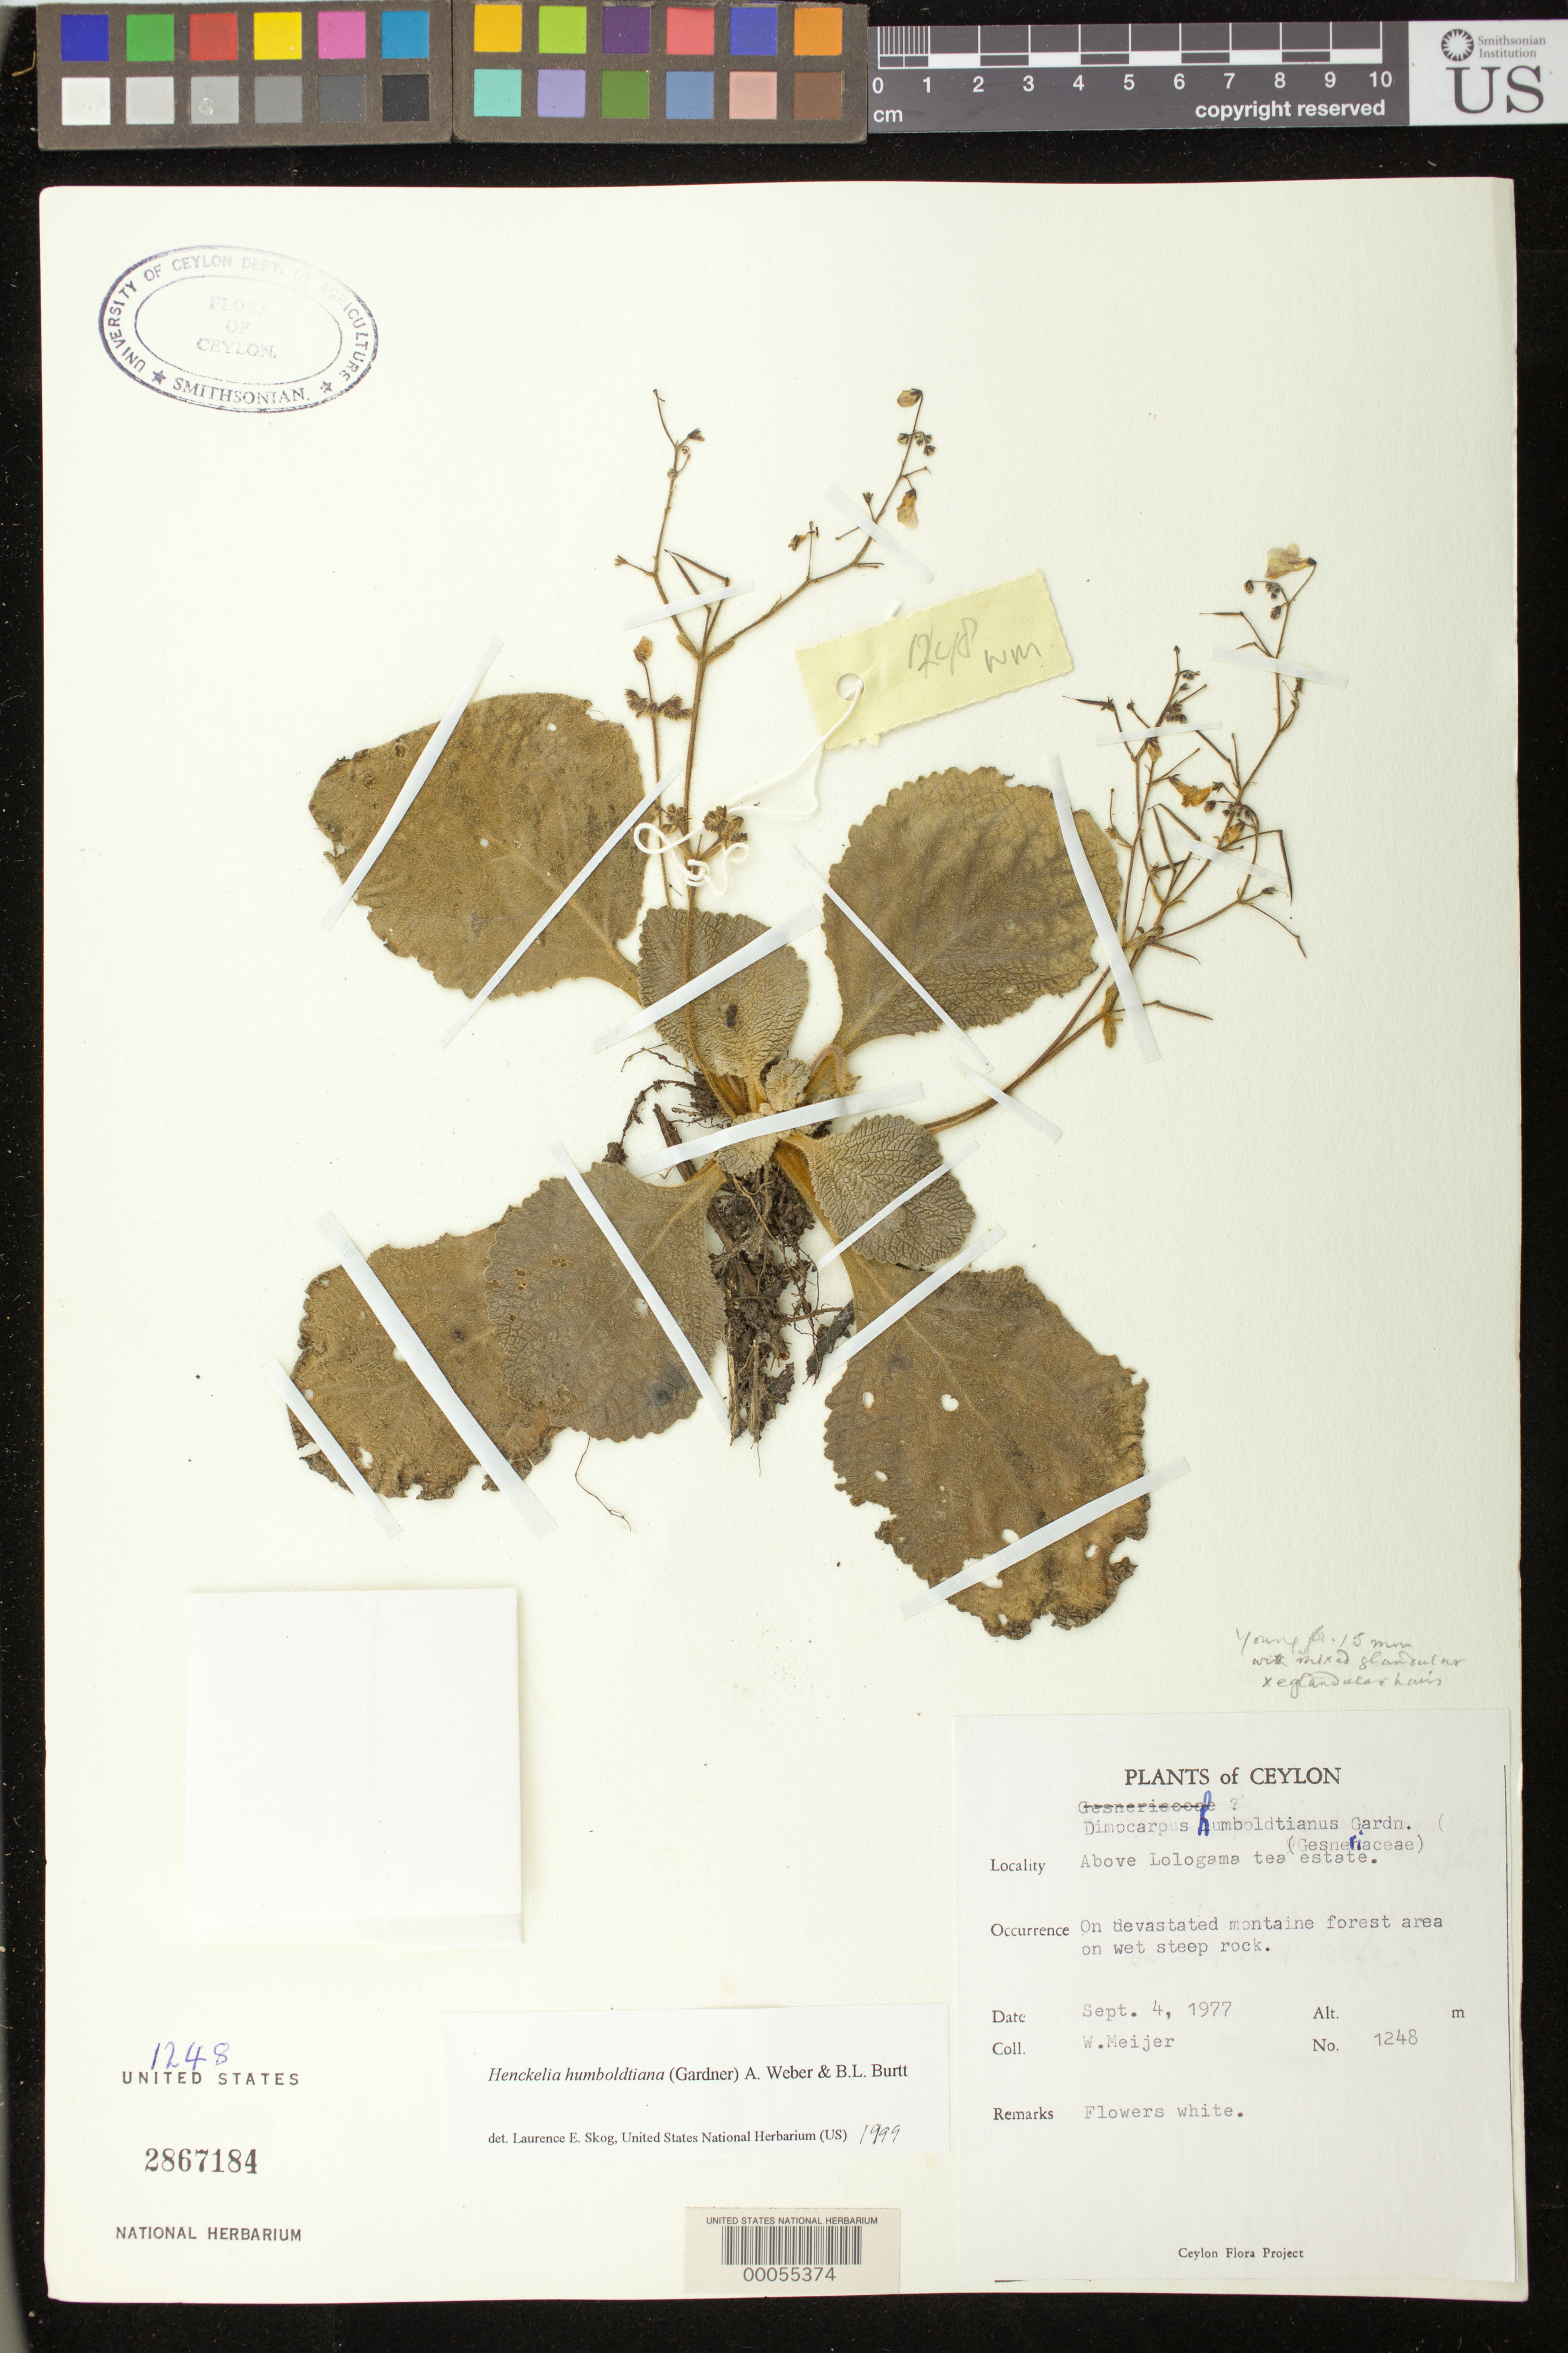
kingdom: Plantae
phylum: Tracheophyta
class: Magnoliopsida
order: Lamiales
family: Gesneriaceae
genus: Henckelia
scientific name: Henckelia humboldtiana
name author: (Gardner) A. Weber & B.L. Burtt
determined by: Skog, Laurence E.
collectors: W. Meijer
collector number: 1248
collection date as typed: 04 Sep 1977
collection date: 1977-09-04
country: Sri Lanka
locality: Above lologame tea estate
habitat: On devastated montaine forest area on wet steep rock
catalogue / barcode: US 2867184